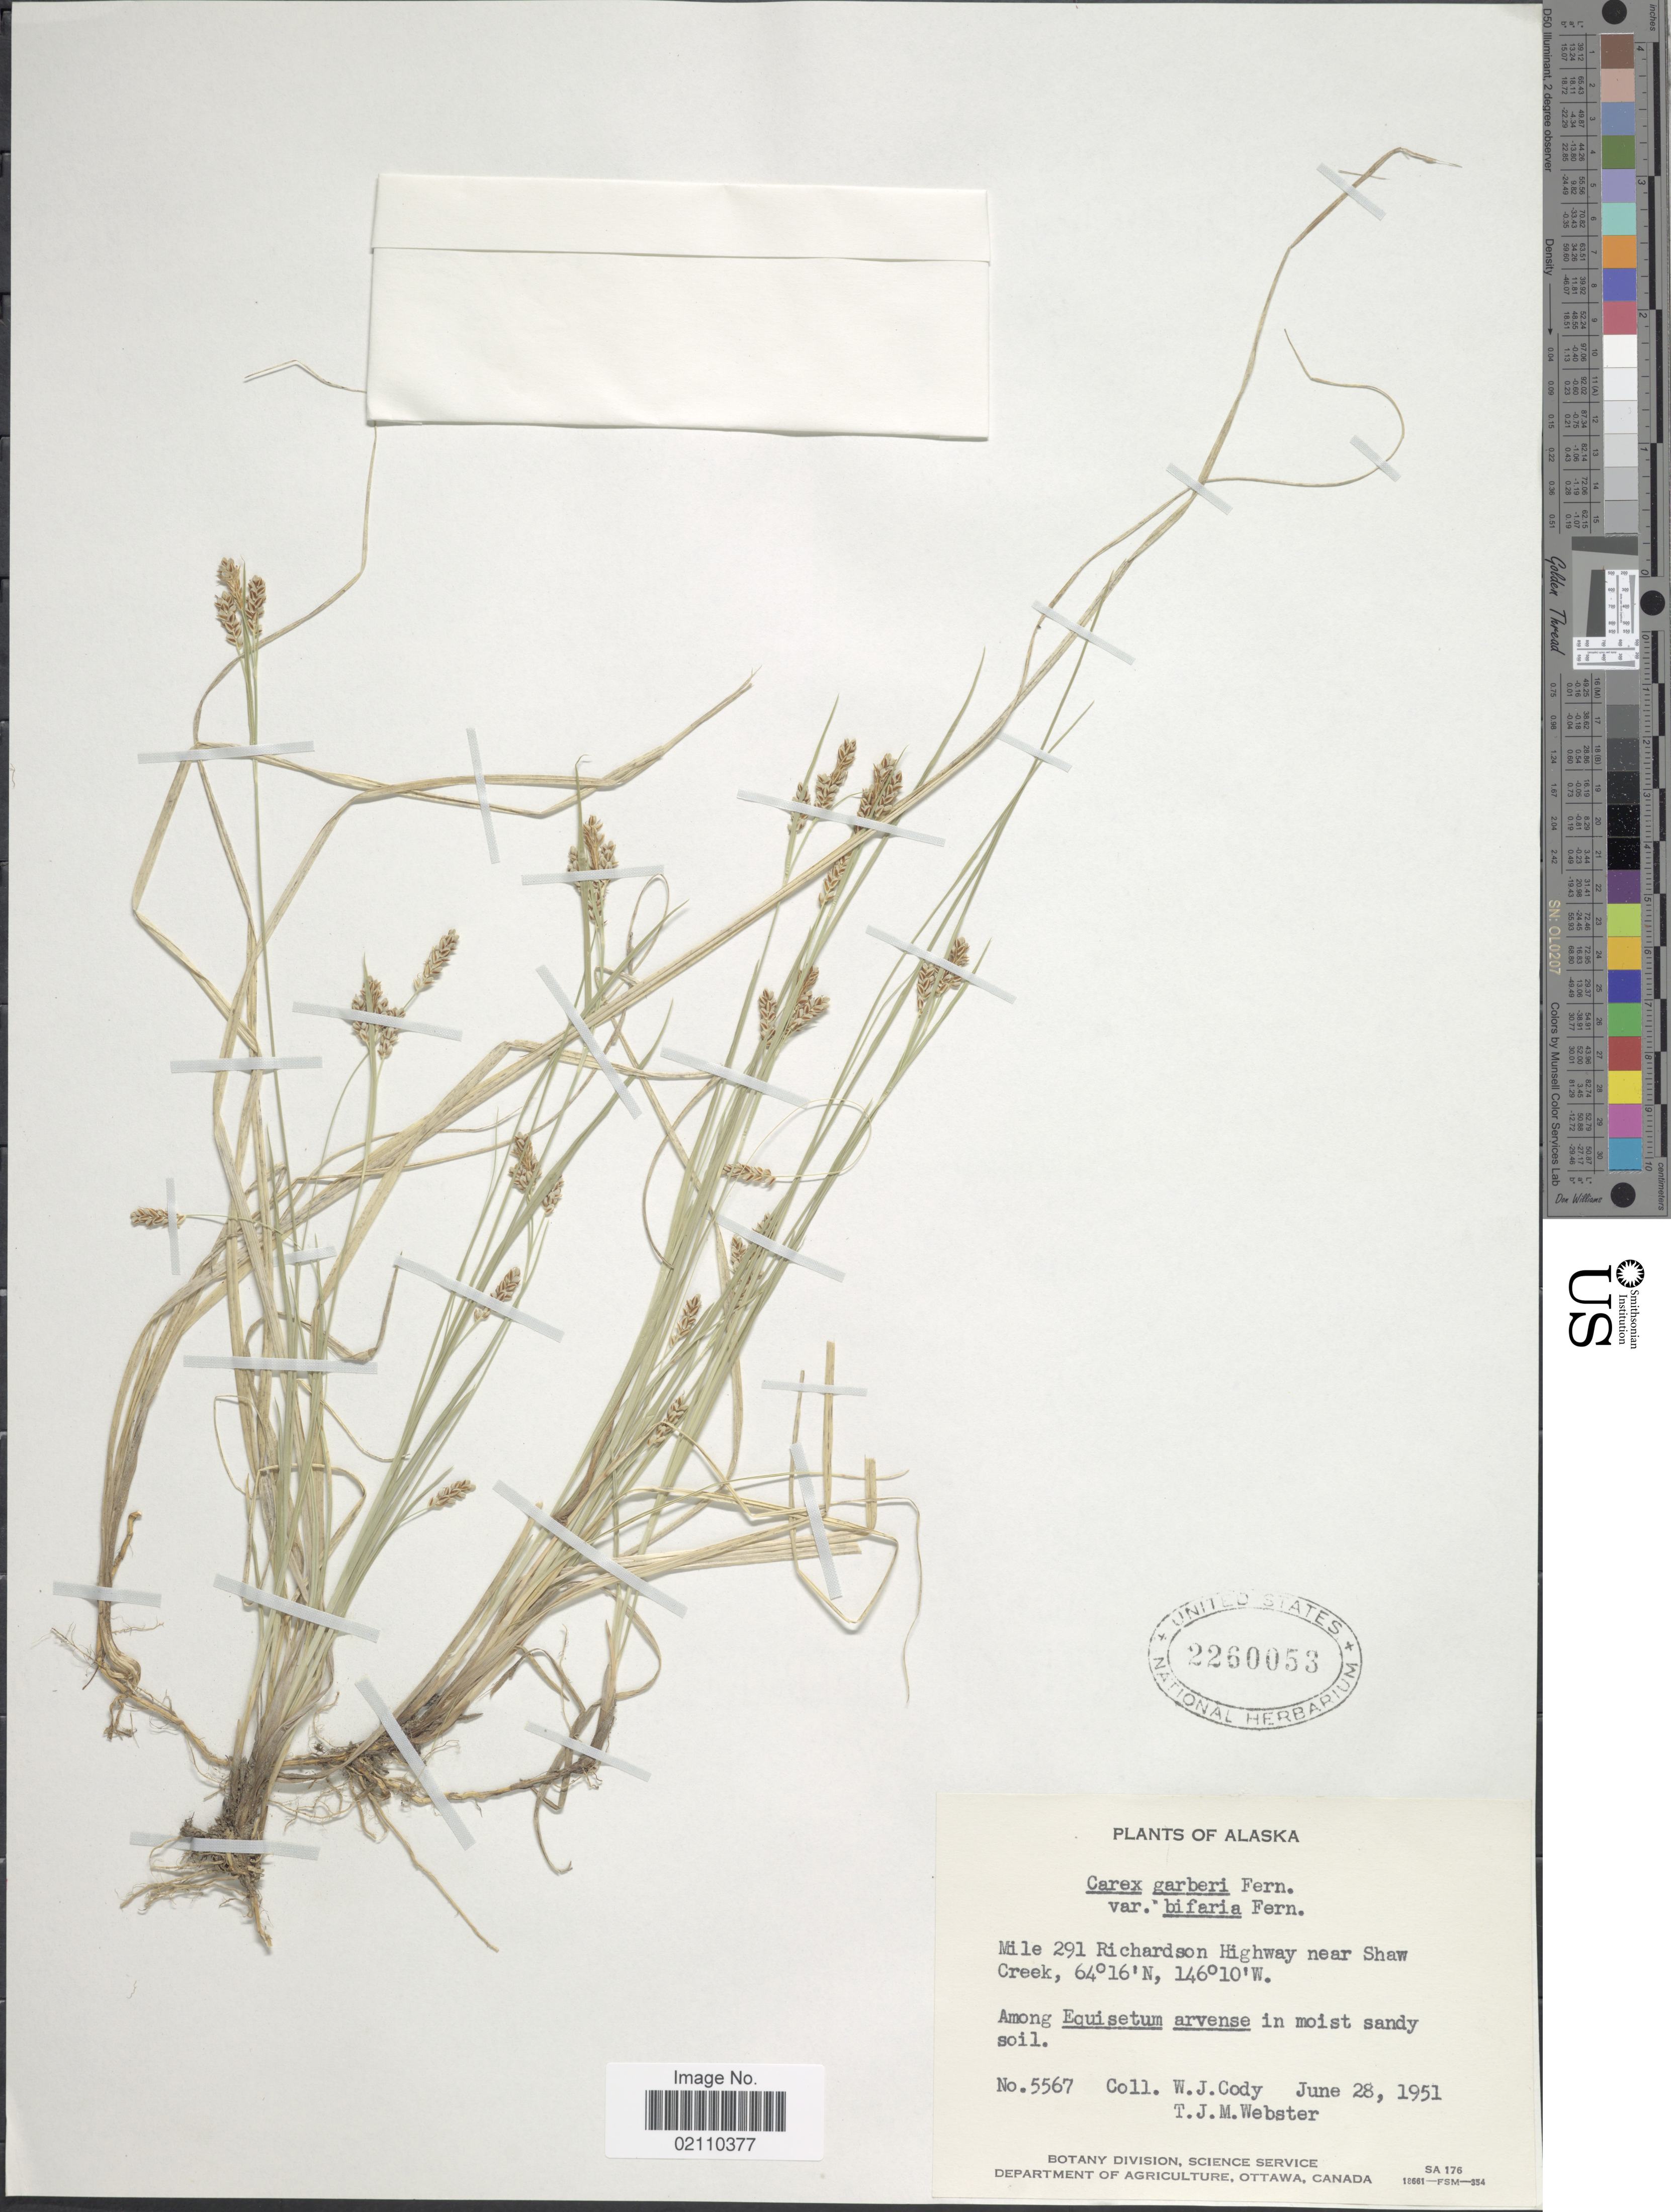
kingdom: Plantae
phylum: Tracheophyta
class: Liliopsida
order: Poales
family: Cyperaceae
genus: Carex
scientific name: Carex garberi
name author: Fernald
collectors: W. Cody & T. J. Webster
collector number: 5567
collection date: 1951-06-28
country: United States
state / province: Alaska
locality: Mile 291 Richardson Highway near Shaw Creek, in moist sandy soil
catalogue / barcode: US 2260053